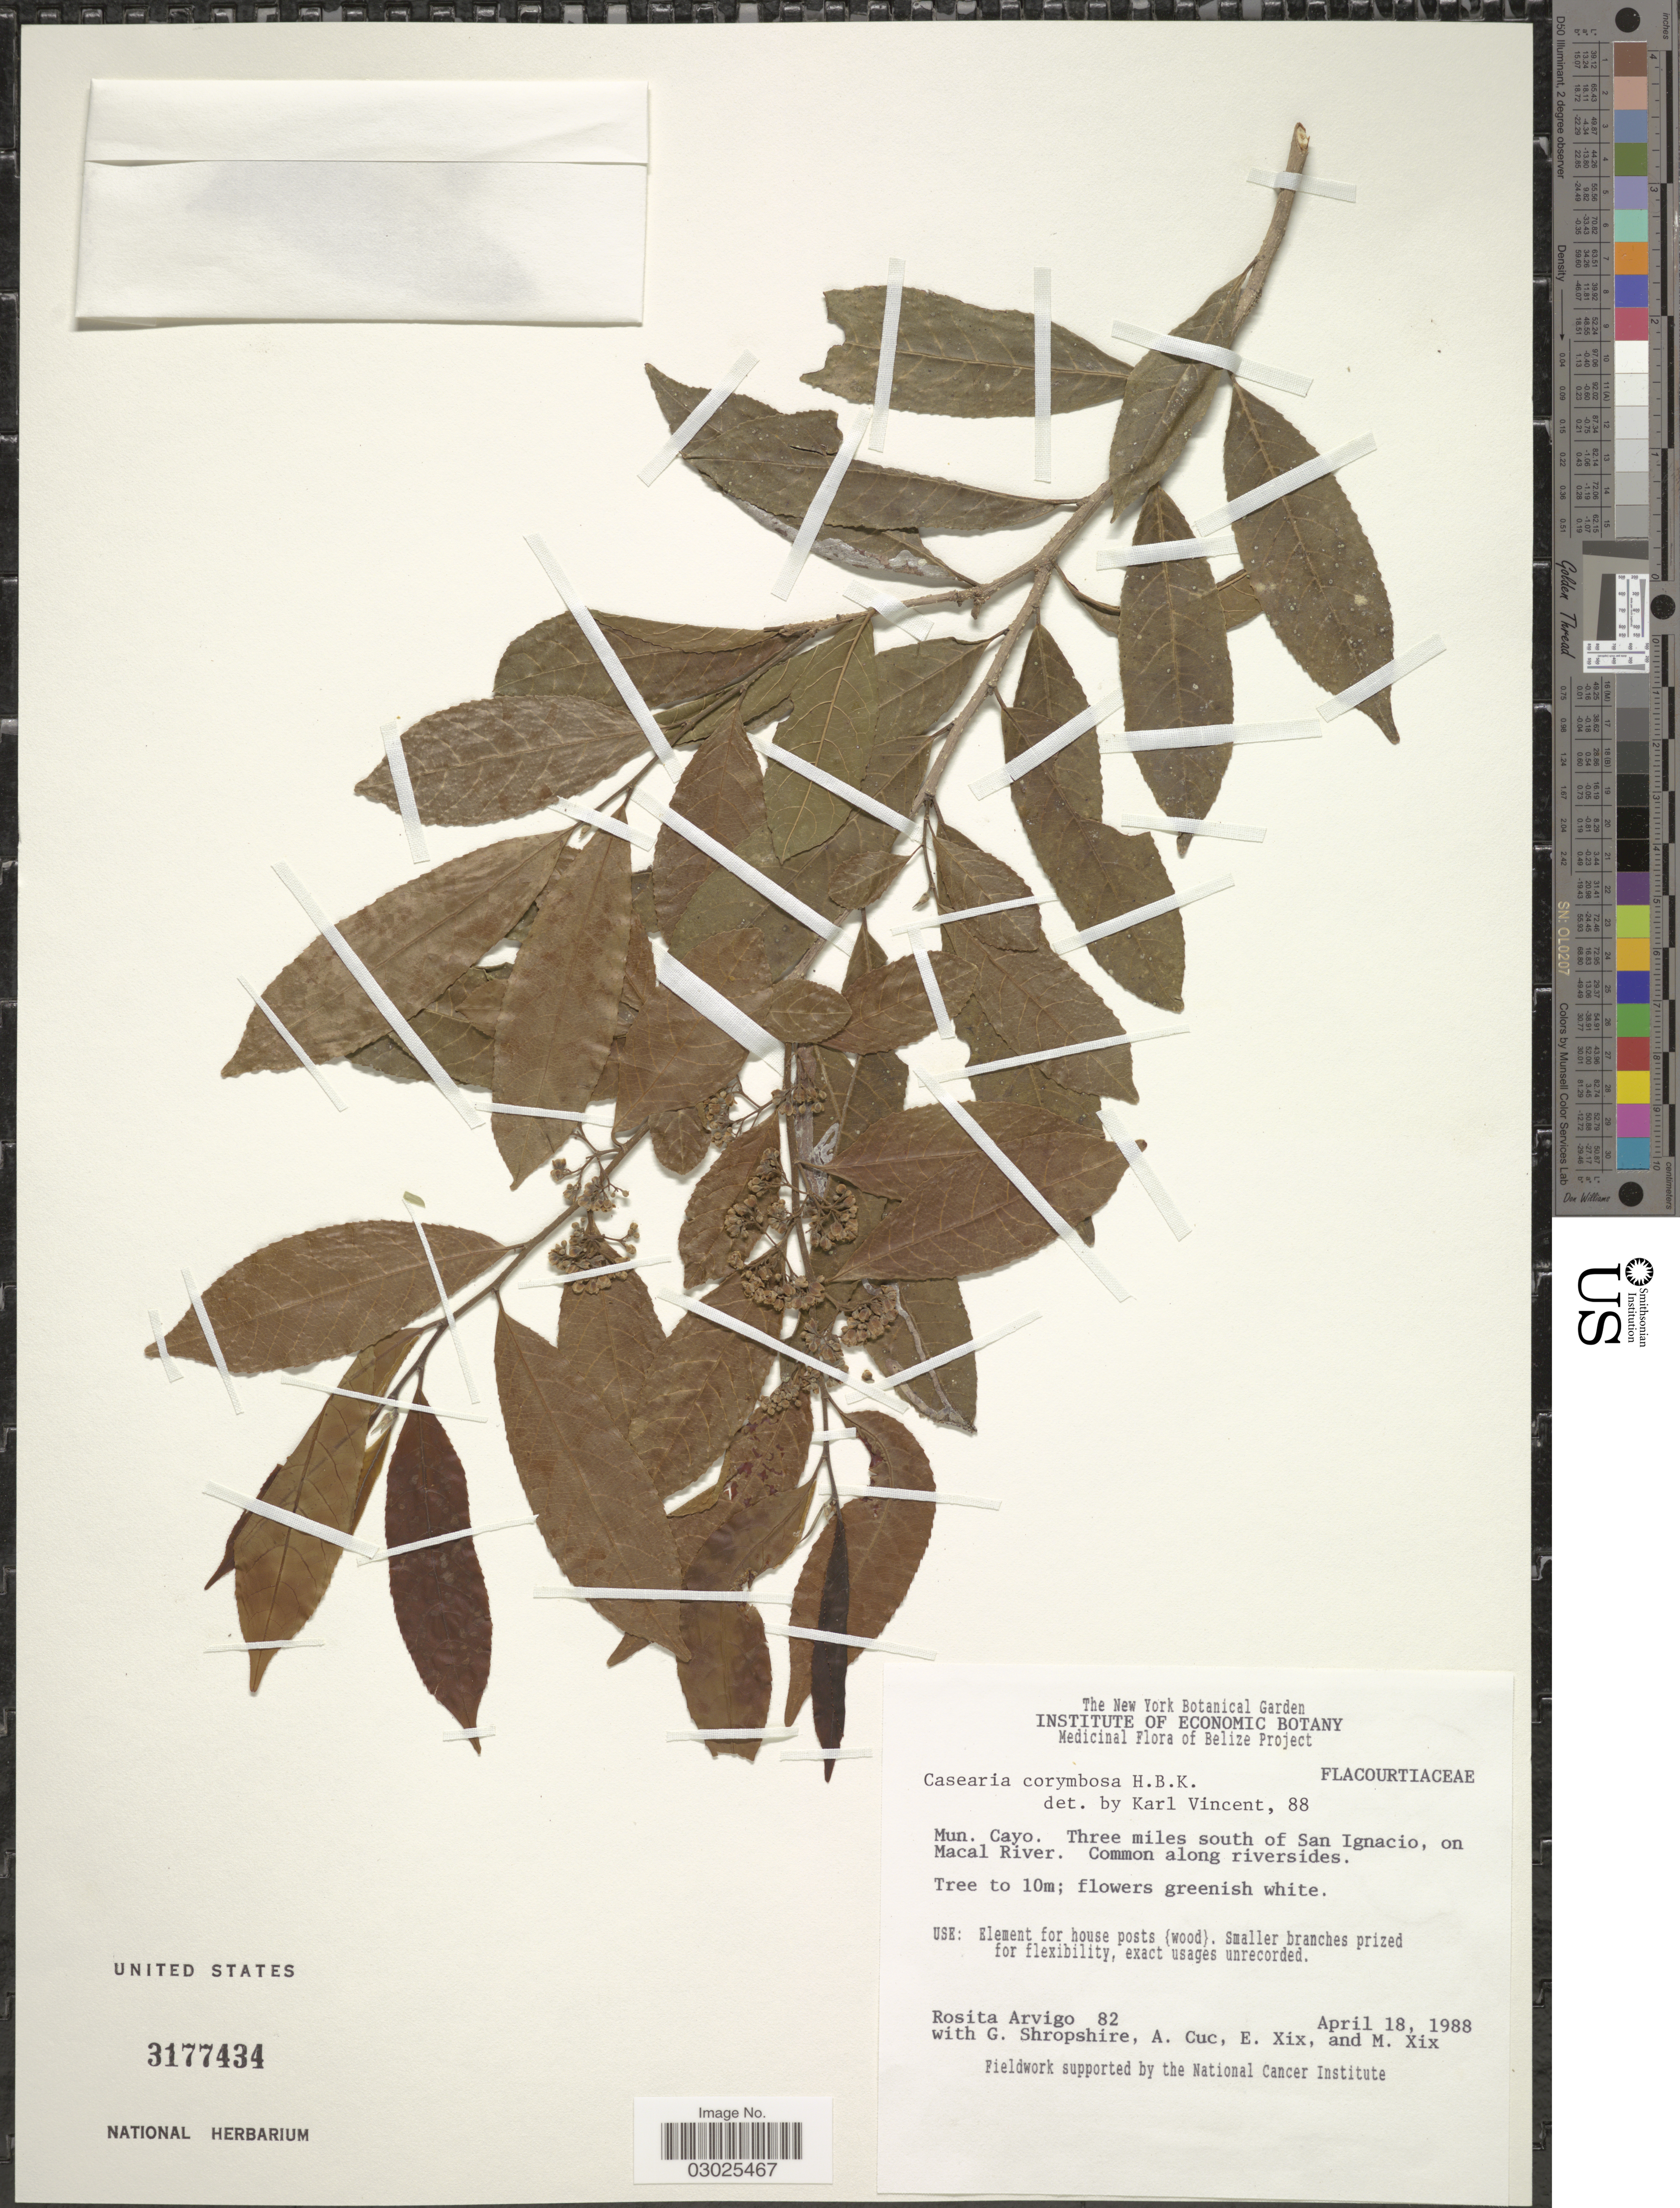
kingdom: Plantae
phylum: Tracheophyta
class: Magnoliopsida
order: Malpighiales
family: Salicaceae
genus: Casearia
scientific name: Casearia corymbosa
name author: Kunth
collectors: R. Arvigo, G. Shropshire, A. Cuc, E. Xix & M. Xix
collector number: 82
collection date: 1988-04-18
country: Belize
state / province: Cayo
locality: Mun. Cayo. Three miles south of San Ignacio, on Macal River.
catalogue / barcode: US 3177434